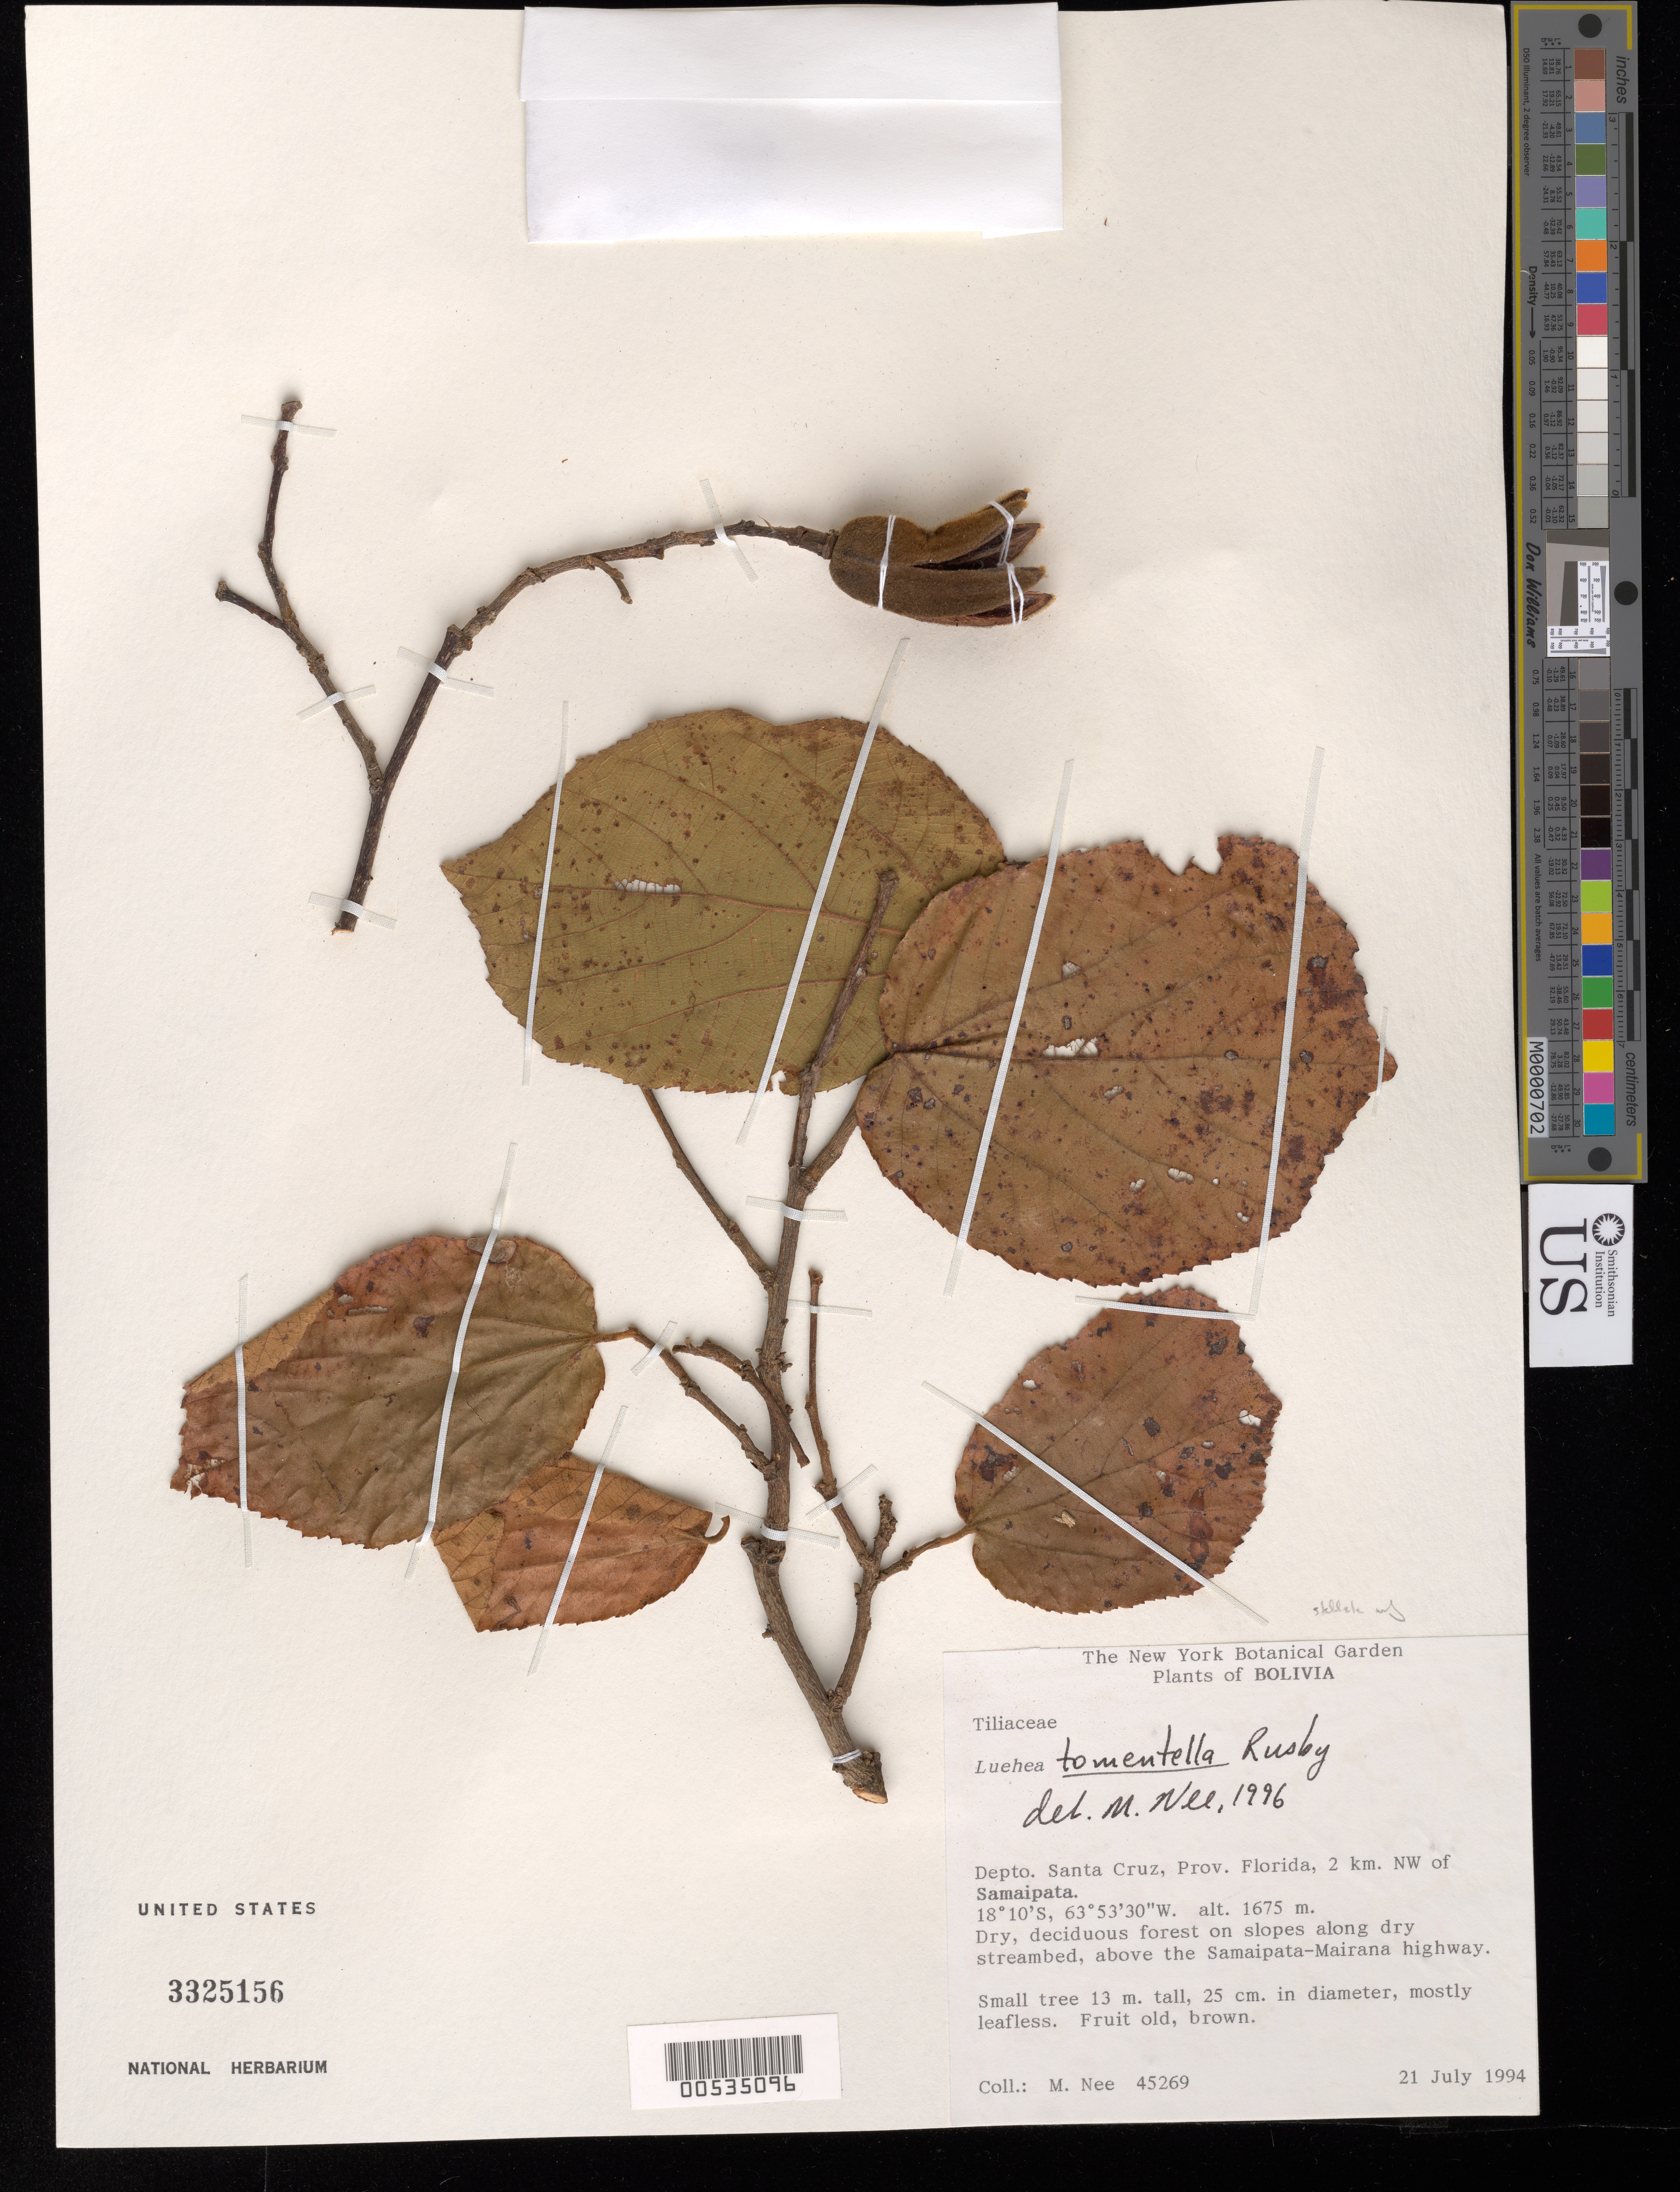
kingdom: Plantae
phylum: Tracheophyta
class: Magnoliopsida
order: Malvales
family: Malvaceae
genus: Luehea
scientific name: Luehea tomentella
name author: Rusby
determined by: Nee, Michael H.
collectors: M. Nee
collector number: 45269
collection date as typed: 21 Jul 1994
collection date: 1994-07-21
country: Bolivia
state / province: Santa Cruz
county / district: Florida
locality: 2 km NW of Samaipata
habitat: Dry, deciduous forest on slopes along dry streambed, above the Samaipata-Mariana highway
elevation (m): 1675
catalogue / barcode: US 3325156